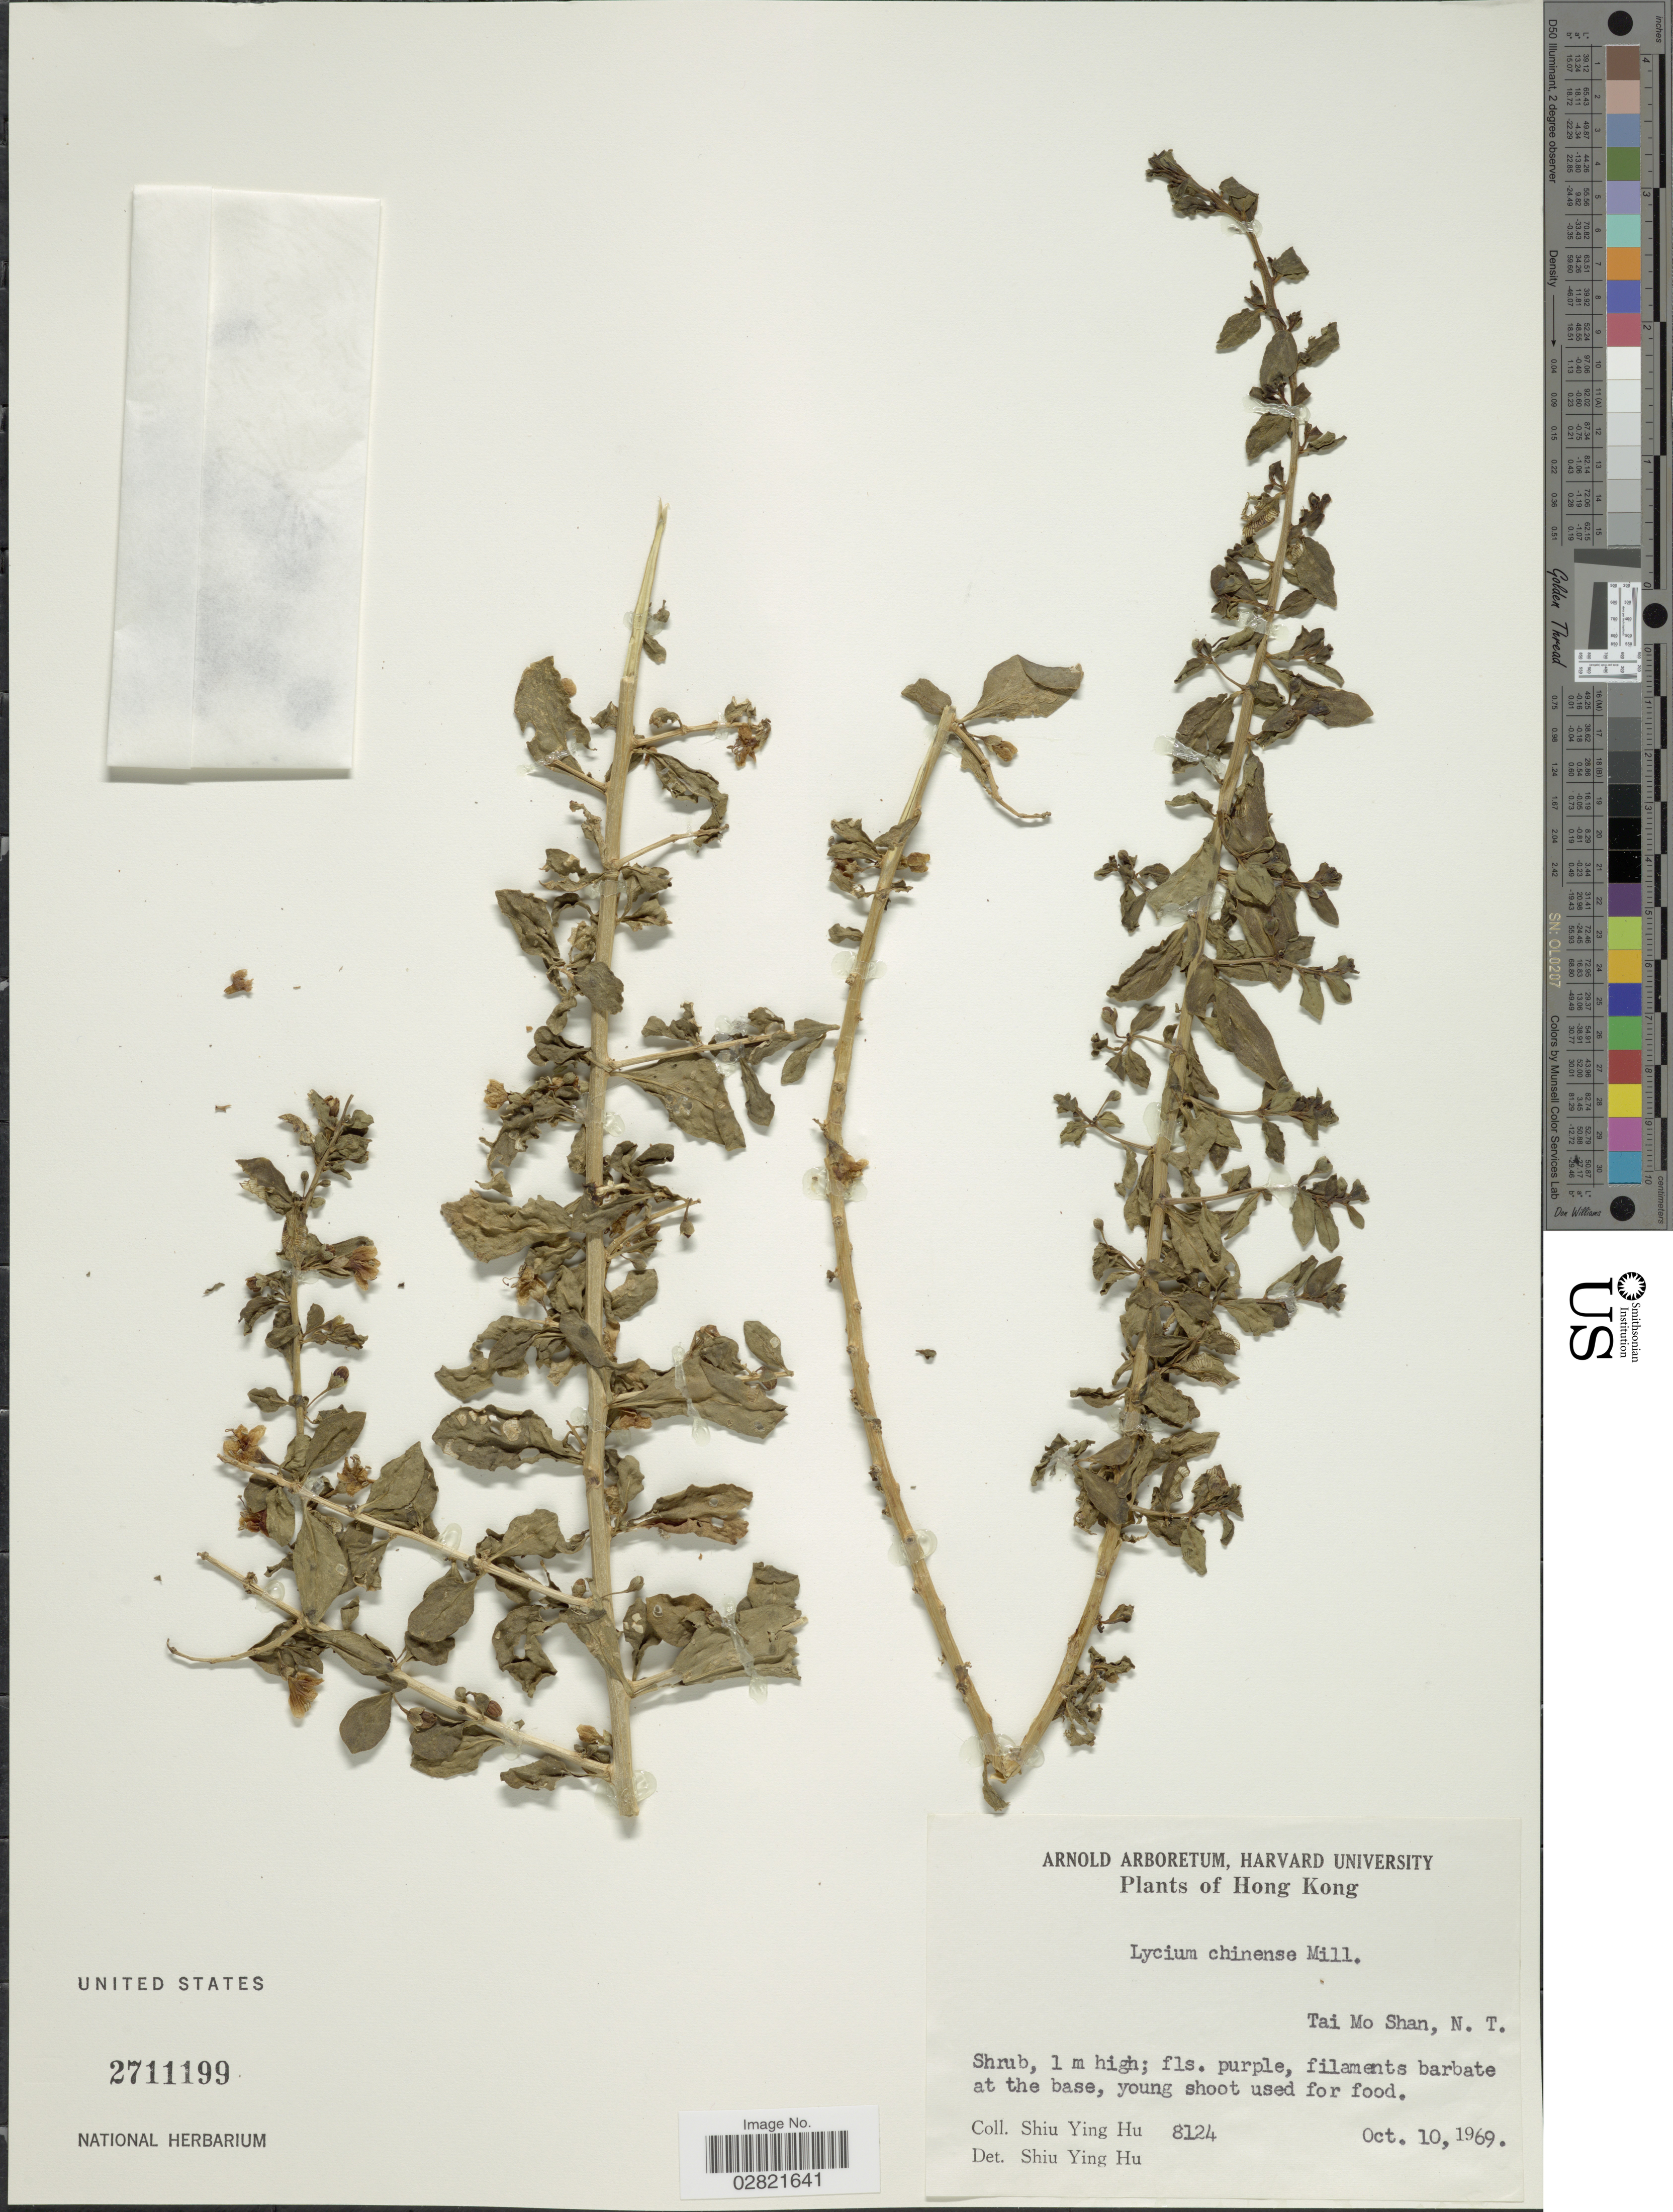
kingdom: Plantae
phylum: Tracheophyta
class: Magnoliopsida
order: Solanales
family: Solanaceae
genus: Lycium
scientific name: Lycium chinense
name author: Mill.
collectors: S. Y. Hu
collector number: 8124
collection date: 1969-10-10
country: China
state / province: Hong Kong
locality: Tai Mo Shan, N. T.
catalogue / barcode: US 2711199